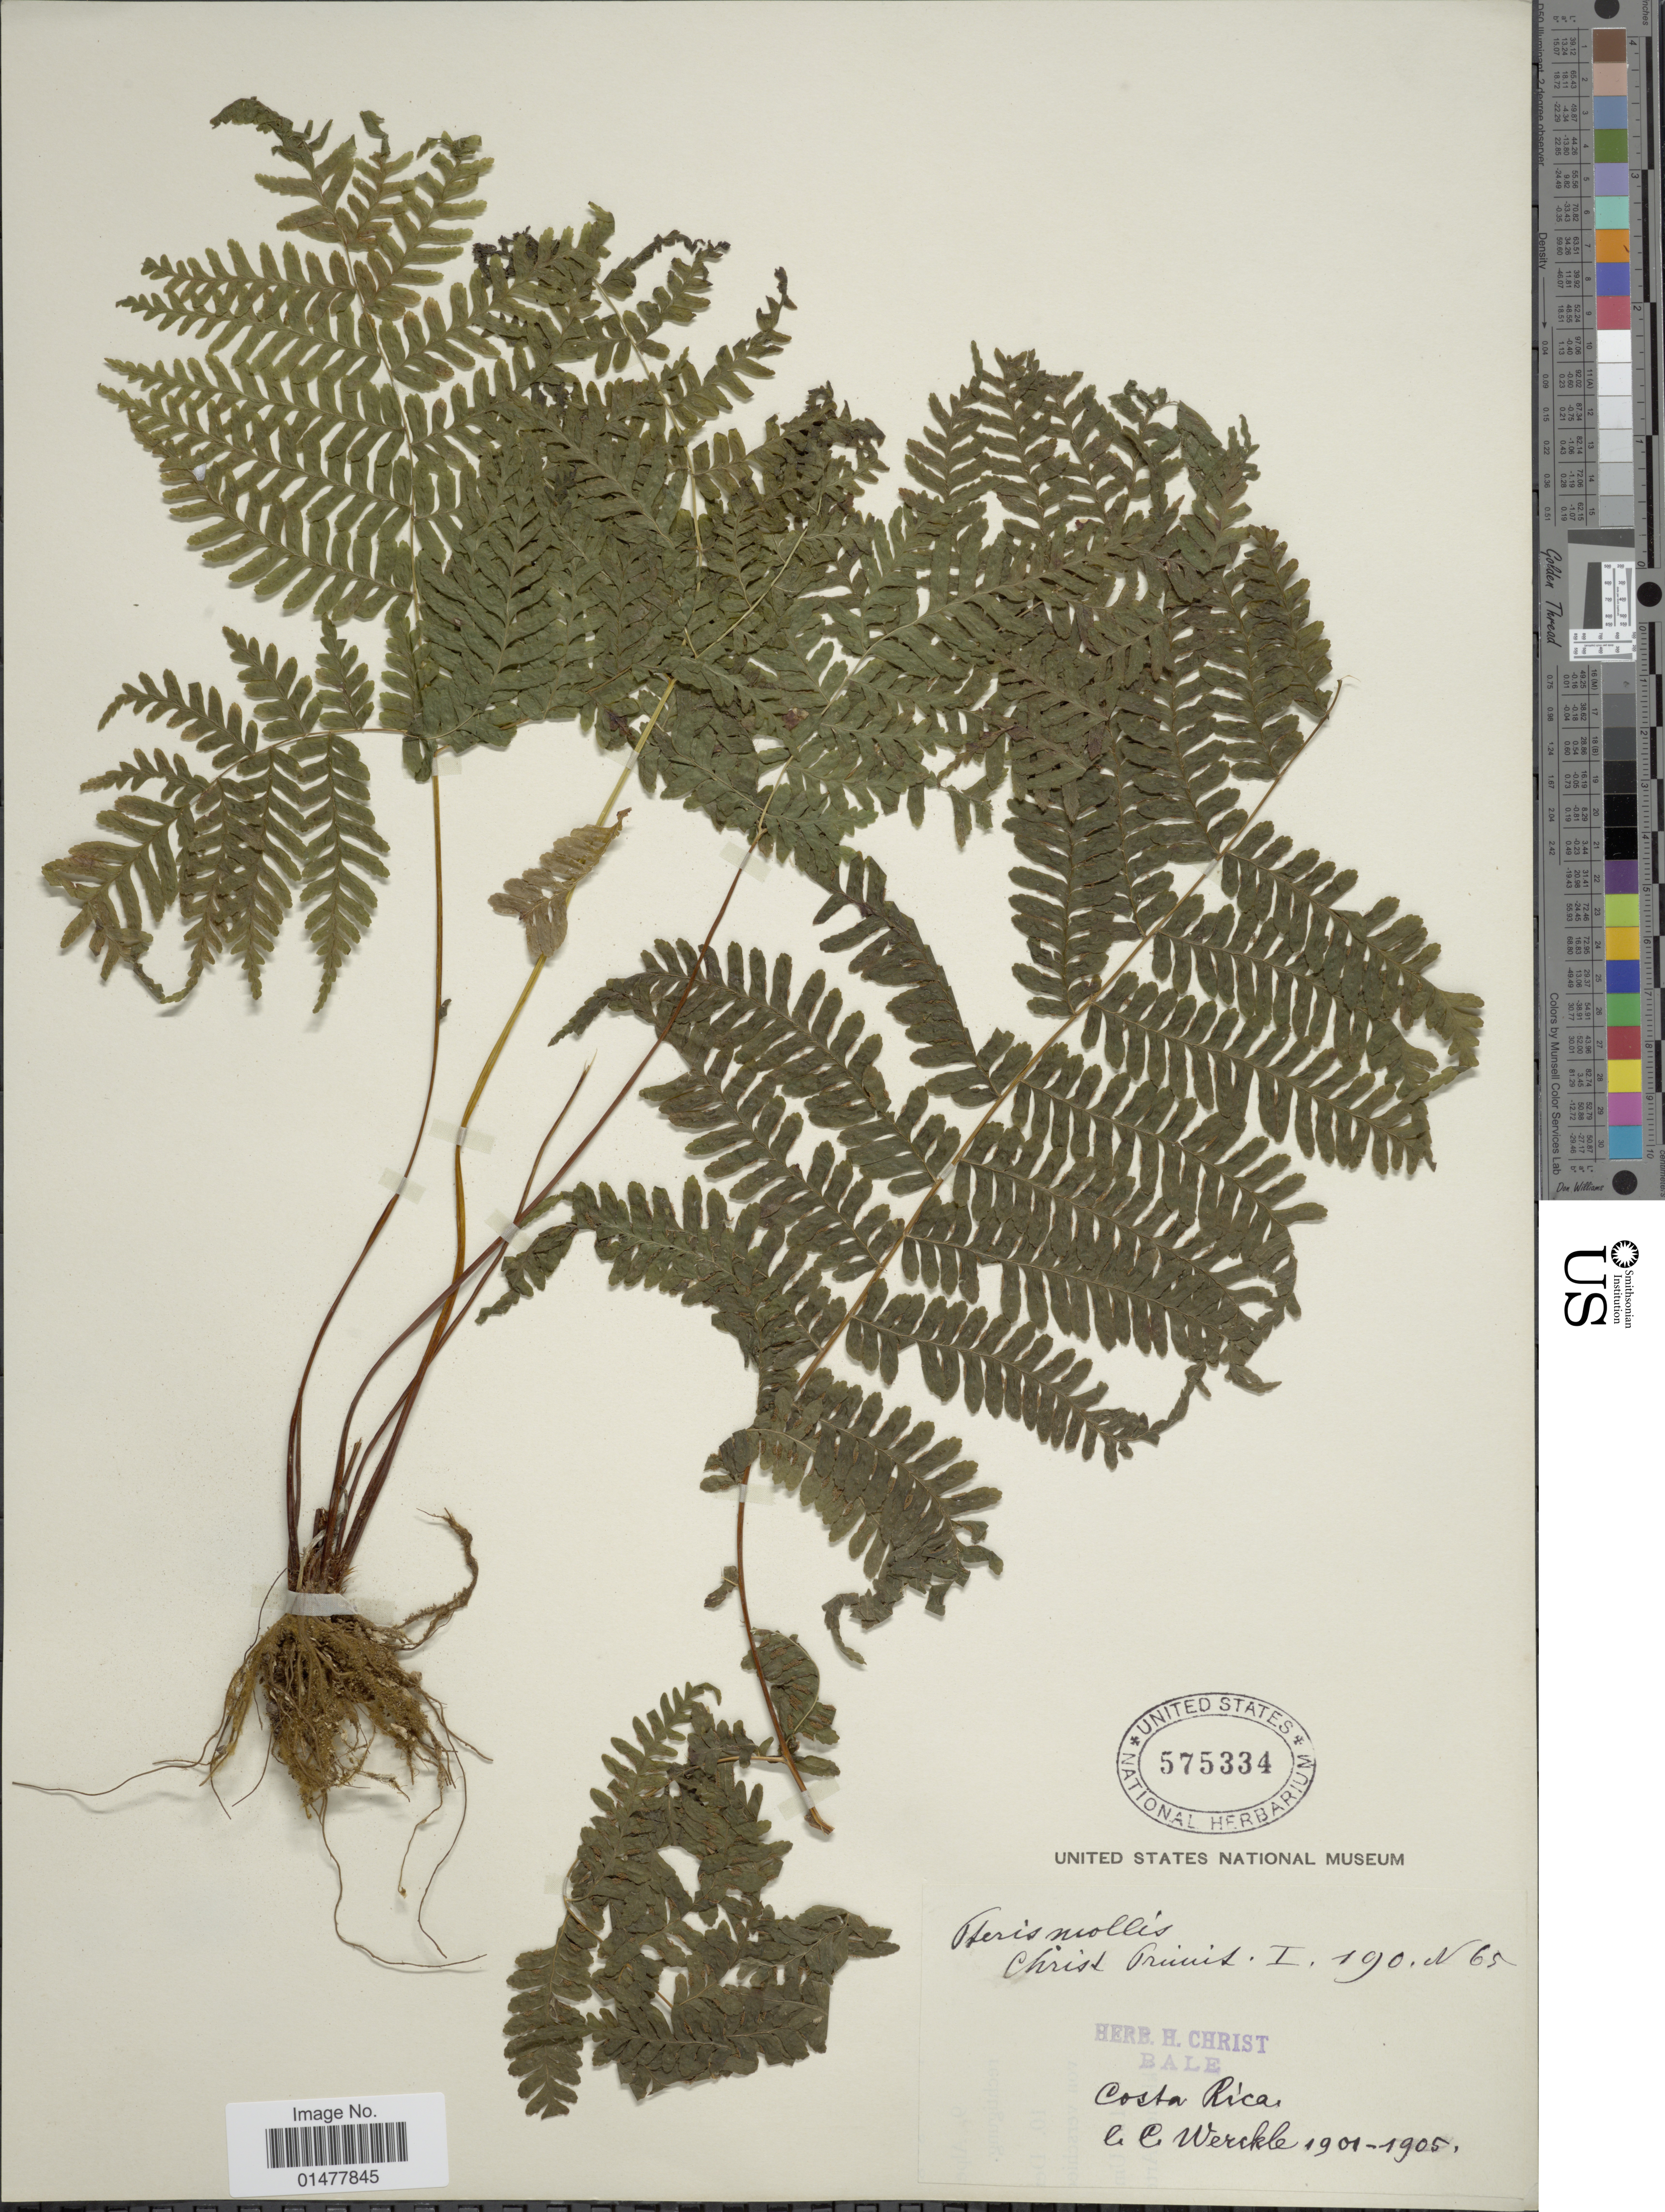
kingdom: Plantae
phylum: Tracheophyta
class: Polypodiopsida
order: Polypodiales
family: Pteridaceae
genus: Pteris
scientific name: Pteris muricella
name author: Fée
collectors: C. C Wercklé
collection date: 1901/1905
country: Costa Rica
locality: Costa Rica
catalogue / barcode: US 575334